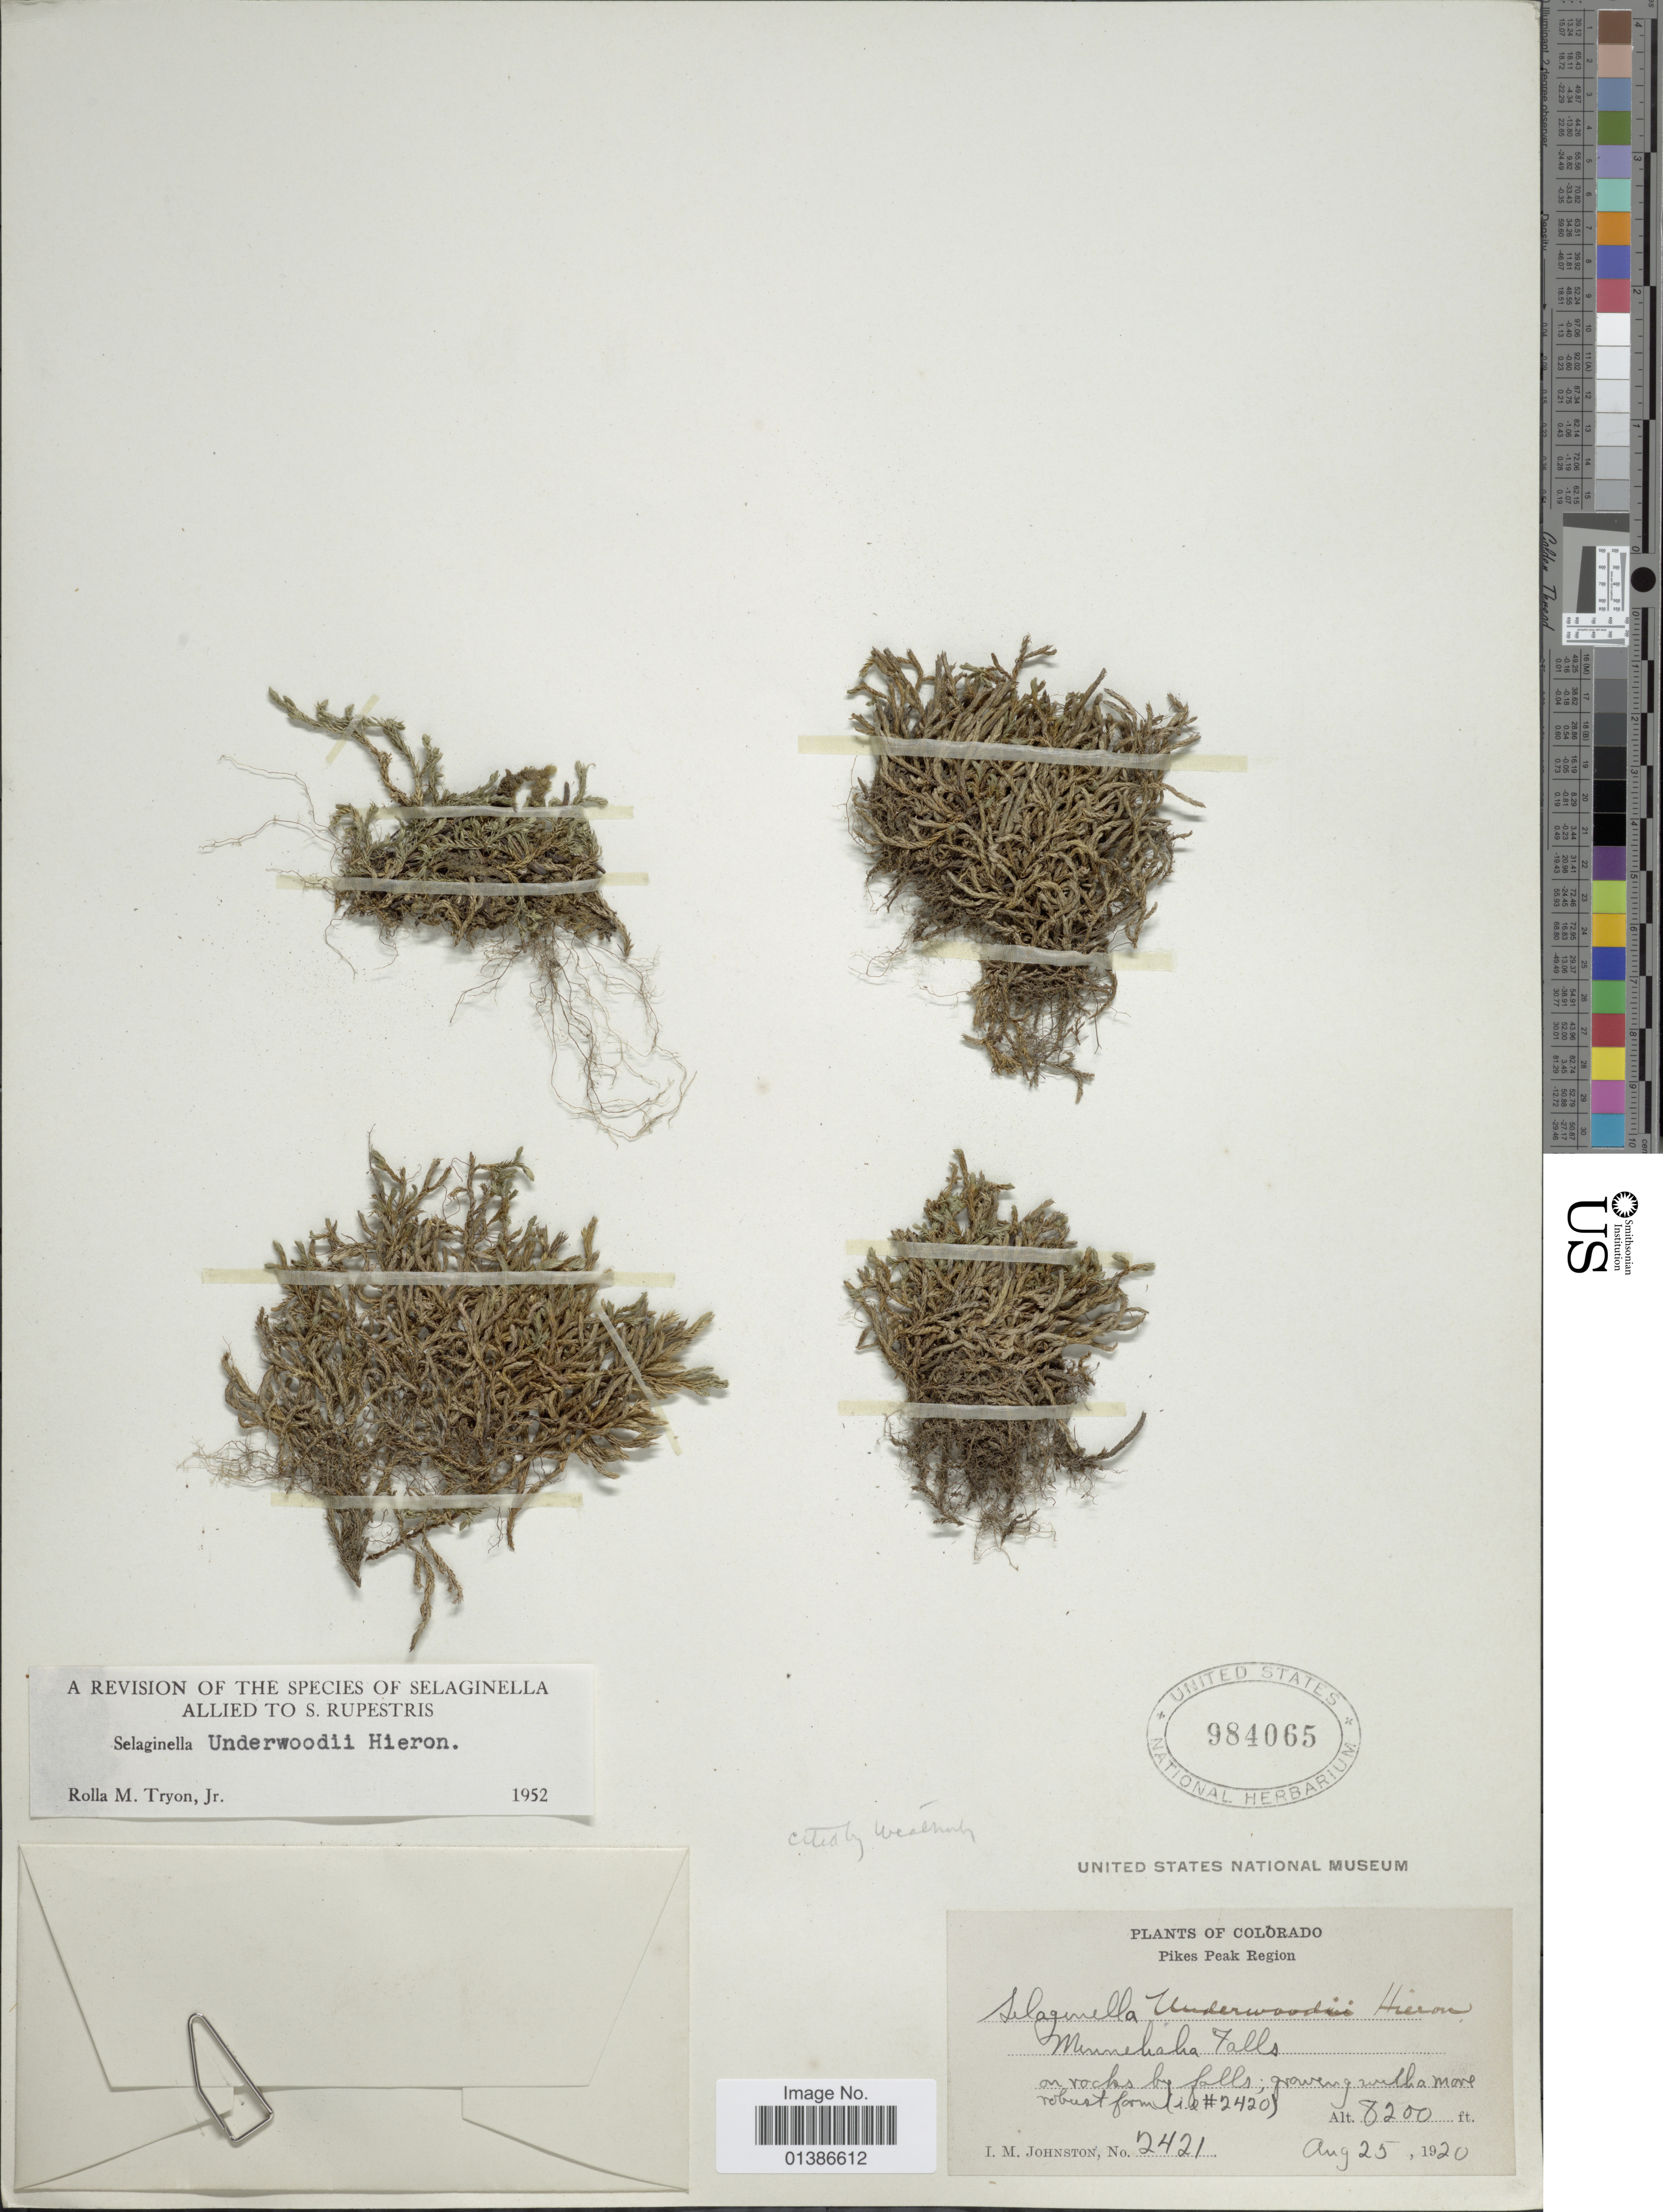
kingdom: Plantae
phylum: Tracheophyta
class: Lycopodiopsida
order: Selaginellales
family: Selaginellaceae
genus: Selaginella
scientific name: Selaginella underwoodii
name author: Hieron.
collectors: I.M. Johnston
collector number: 2421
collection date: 1920-08-25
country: United States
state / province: Colorado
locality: Pikes Peak Region. Minnehaha Falls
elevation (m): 2499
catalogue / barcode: US 984065